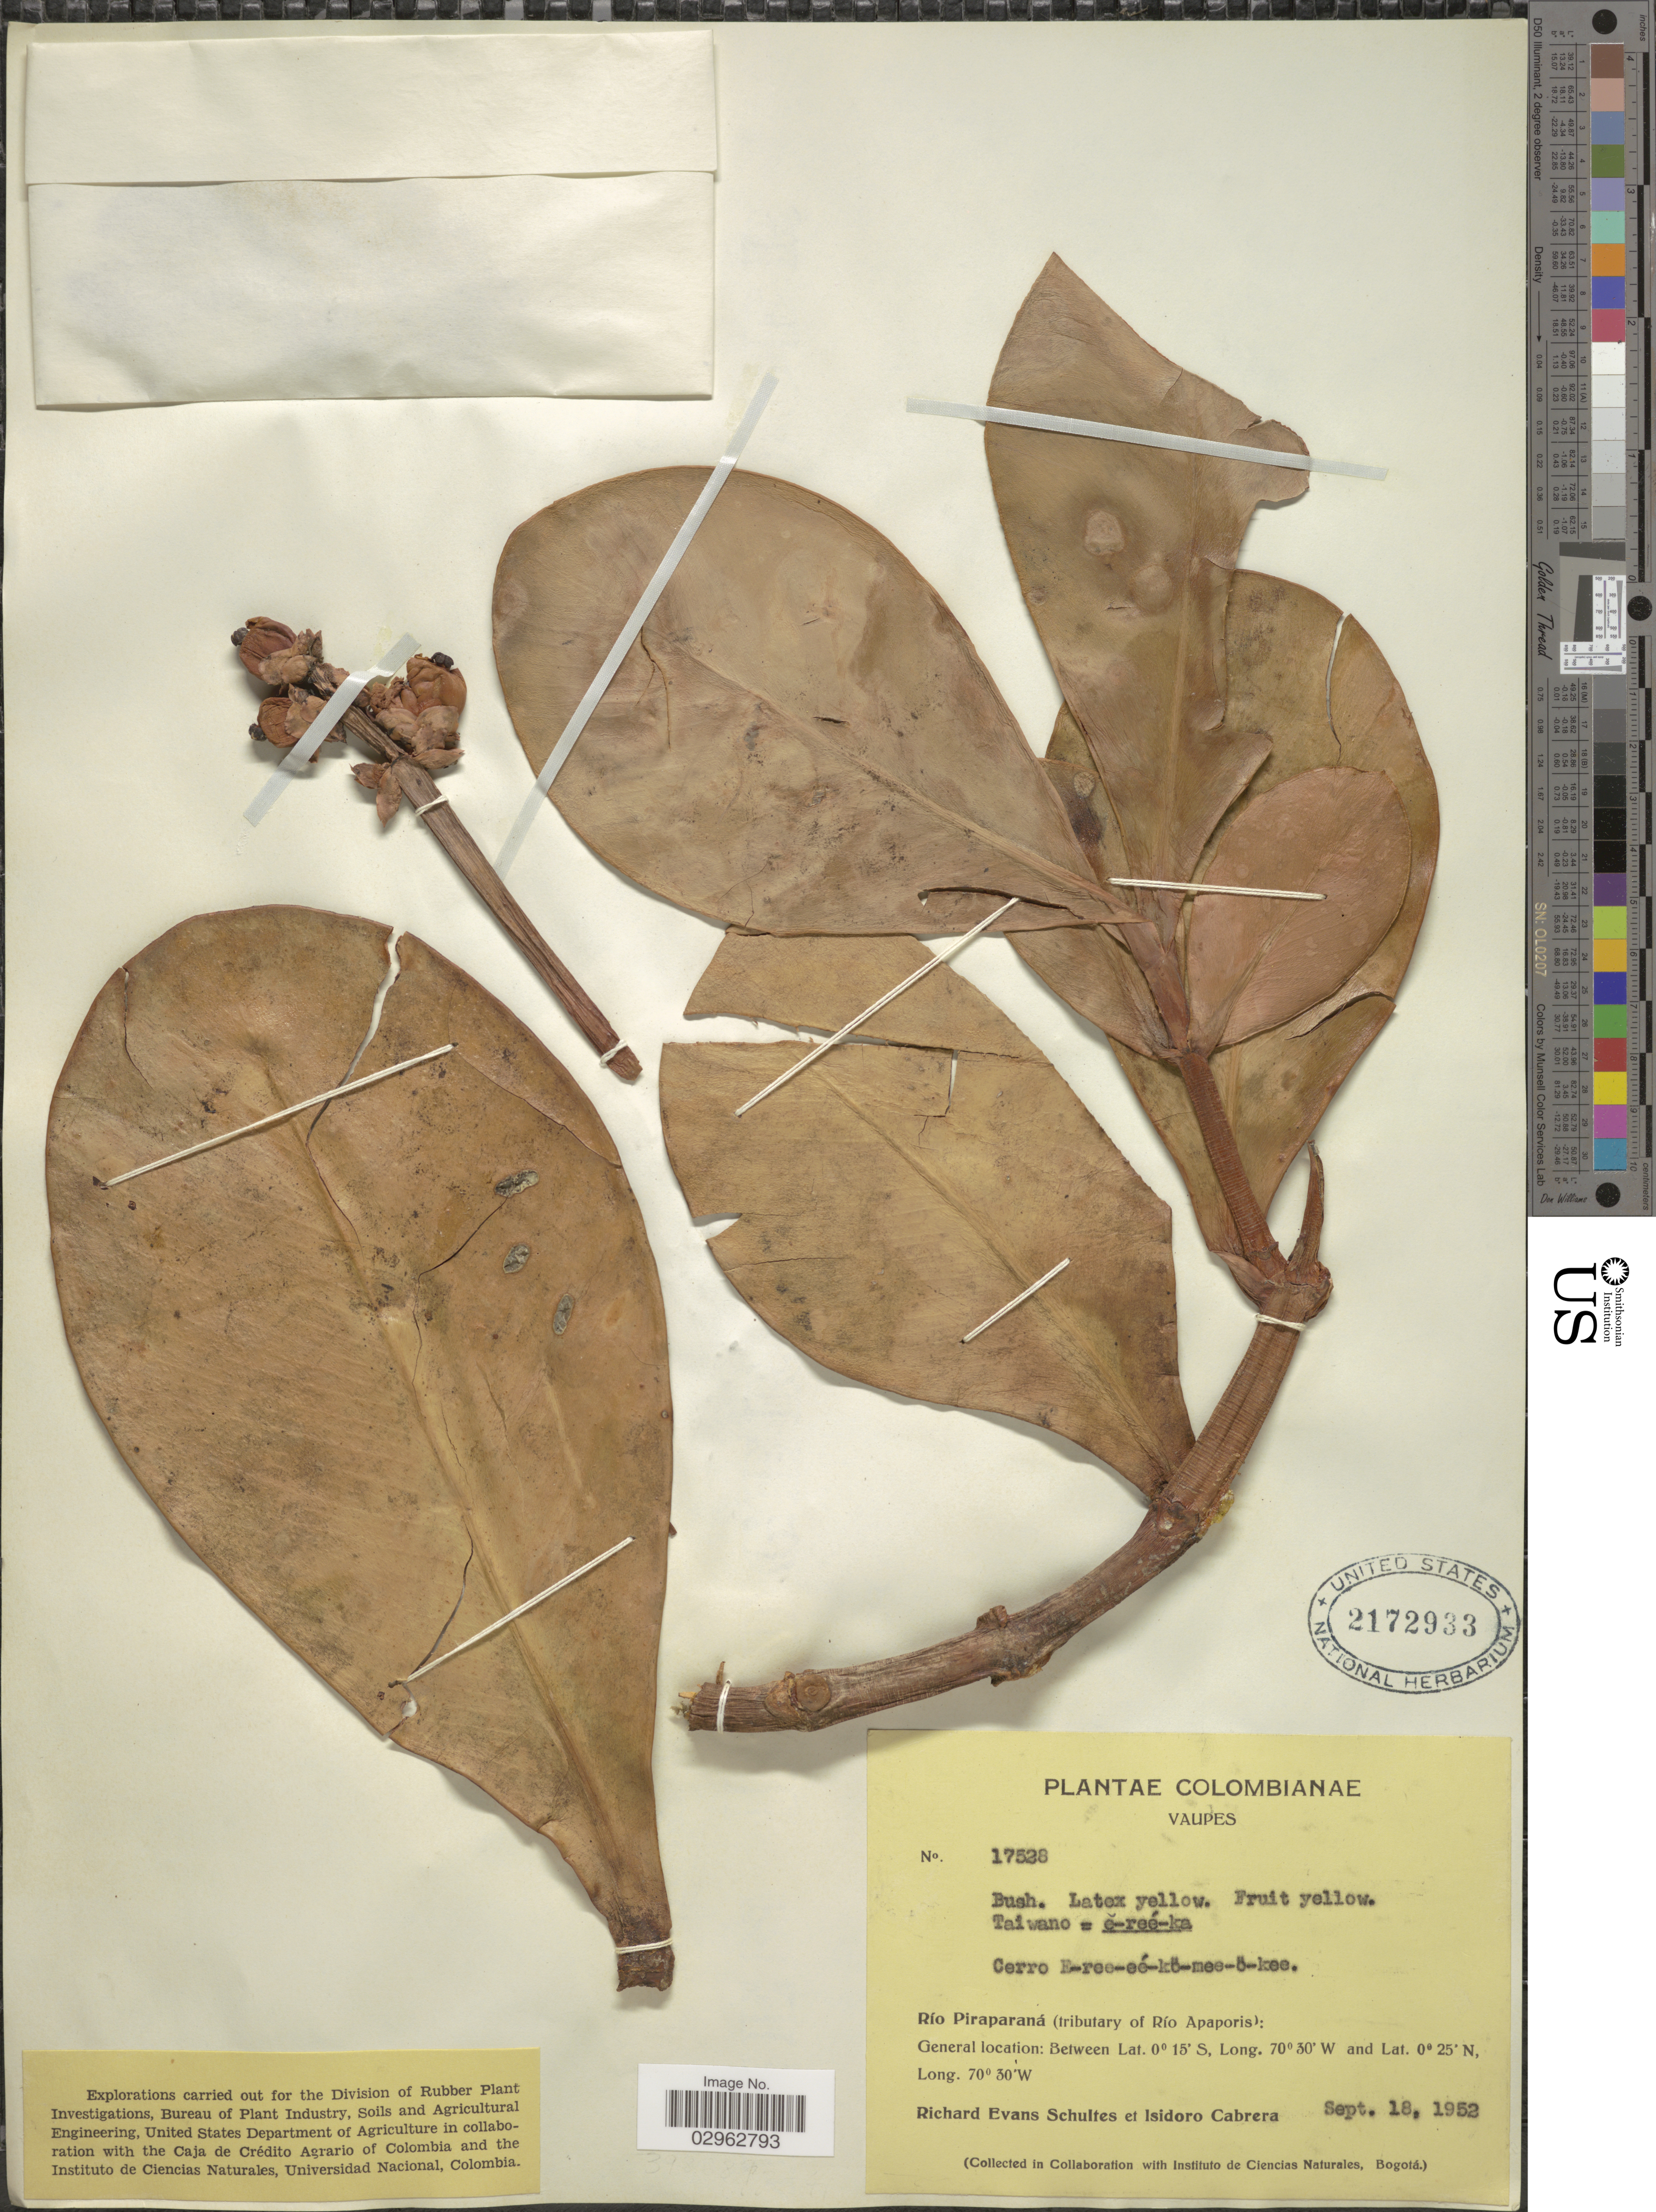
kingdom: Plantae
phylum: Tracheophyta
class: Magnoliopsida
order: Malpighiales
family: Clusiaceae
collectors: R. E. Schultes & I. Cabrera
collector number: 17528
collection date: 1952-09-18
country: Colombia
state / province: Vaupés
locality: Cerro E-ree-eé-kö-mee-ö-kee. Río Piraparaná (tributary of Río Apaporis).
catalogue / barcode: US 2172933